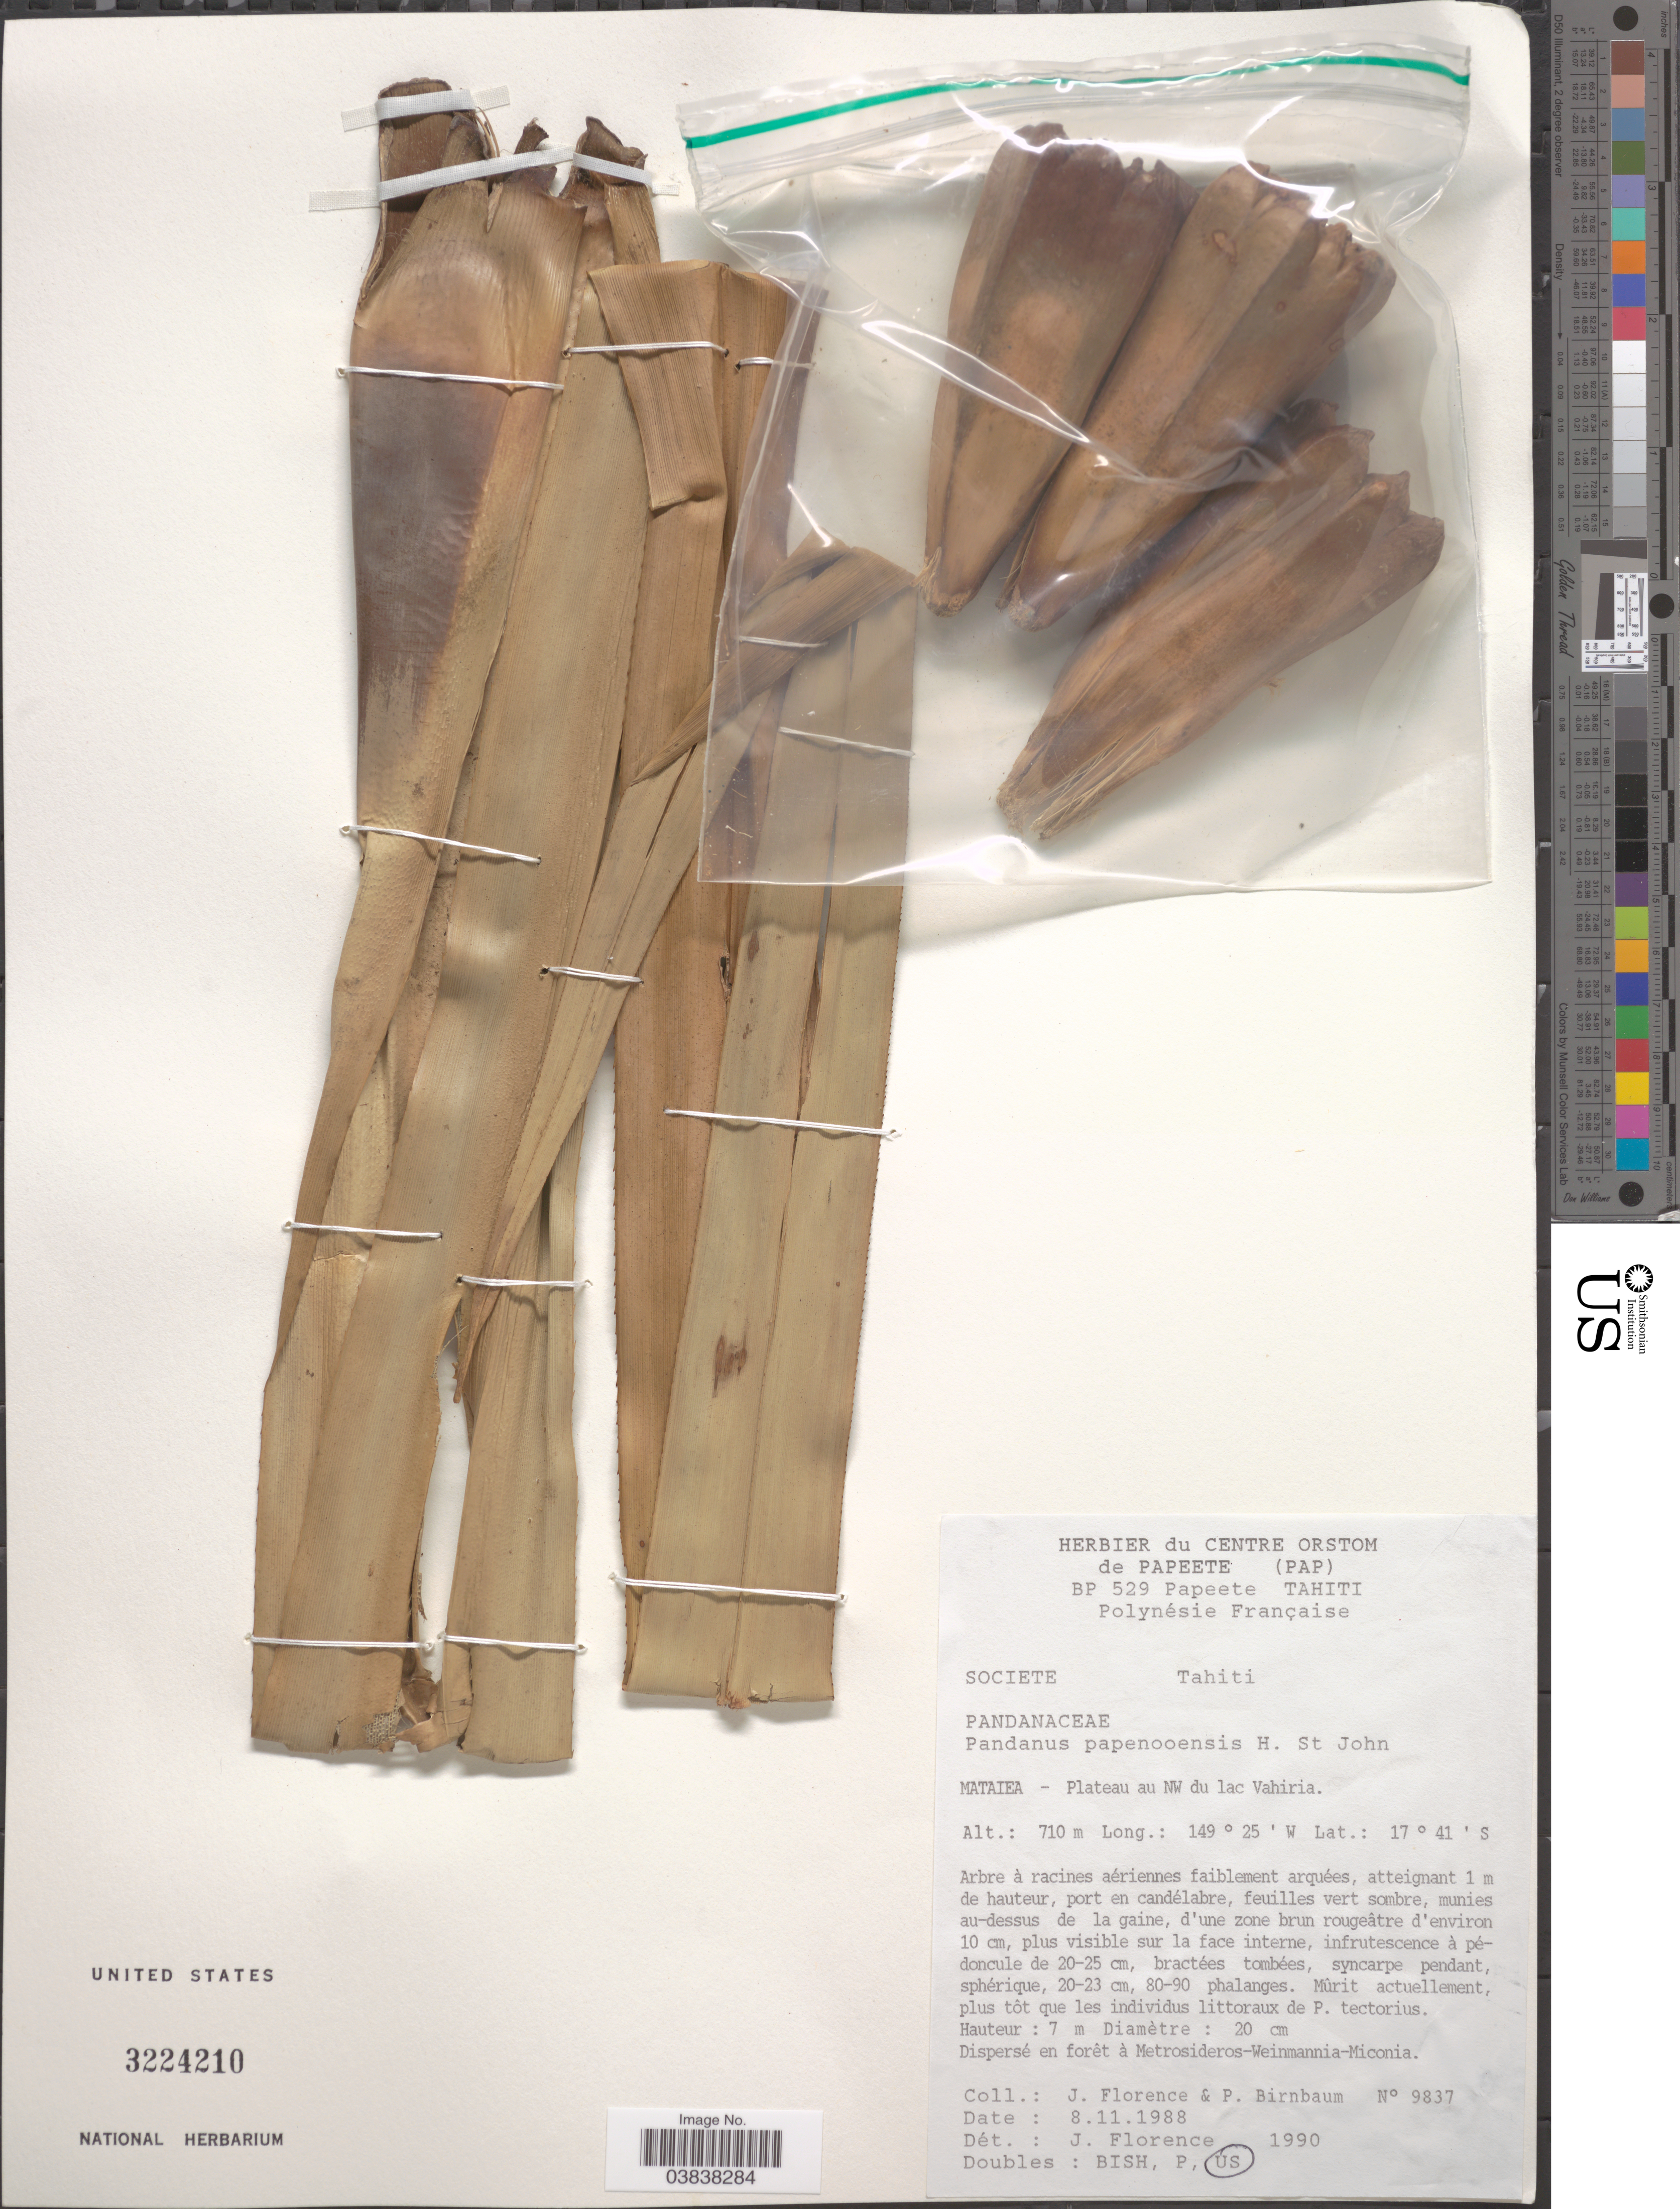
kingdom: Plantae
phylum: Tracheophyta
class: Liliopsida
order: Pandanales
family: Pandanaceae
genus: Pandanus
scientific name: Pandanus papenooensis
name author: H. St. John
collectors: J. Florence & P. Birnbaum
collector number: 9837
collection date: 1988-11-08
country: French Polynesia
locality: Societe. Tahiti. Mataiea - Plateau au NW du lac Vahiria.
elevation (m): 710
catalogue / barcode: US 3224210